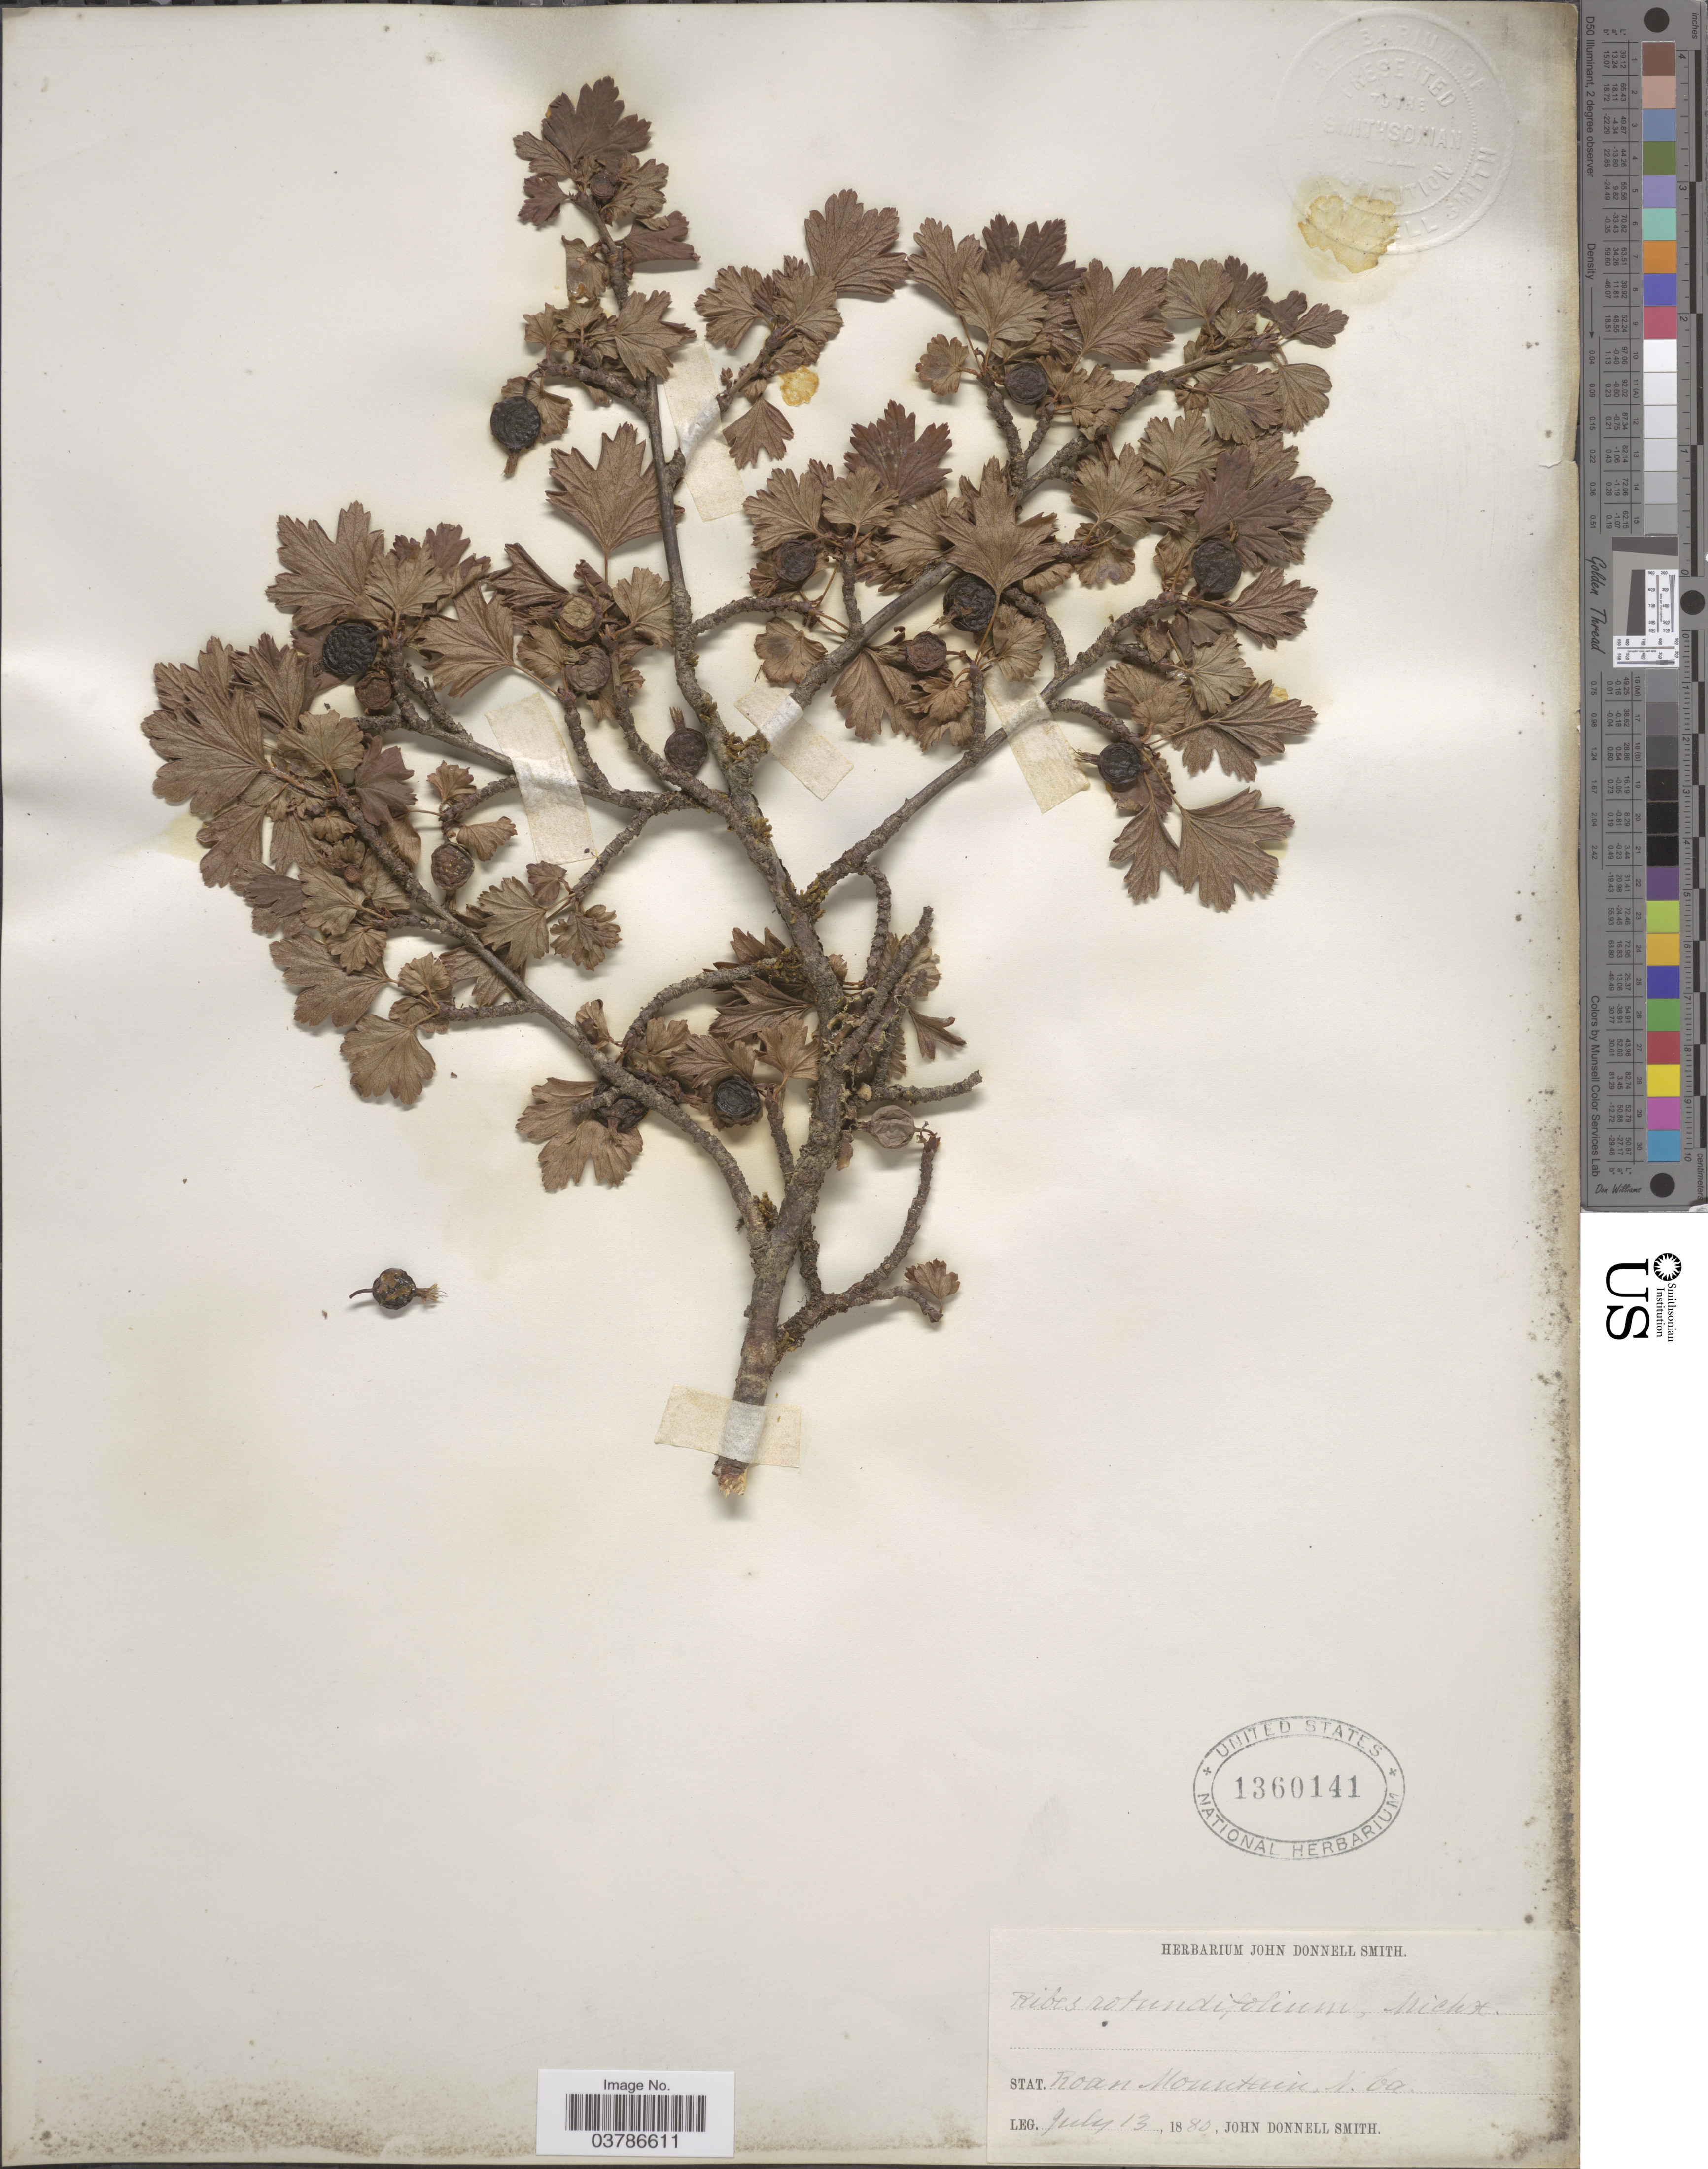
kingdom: Plantae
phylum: Tracheophyta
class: Magnoliopsida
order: Saxifragales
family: Grossulariaceae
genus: Ribes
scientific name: Ribes rotundifolium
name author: Michx.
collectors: J. Donnell Smith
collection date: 1880-07-13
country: United States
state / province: North Carolina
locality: Stat. Roan Mountain.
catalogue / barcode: US 1360141